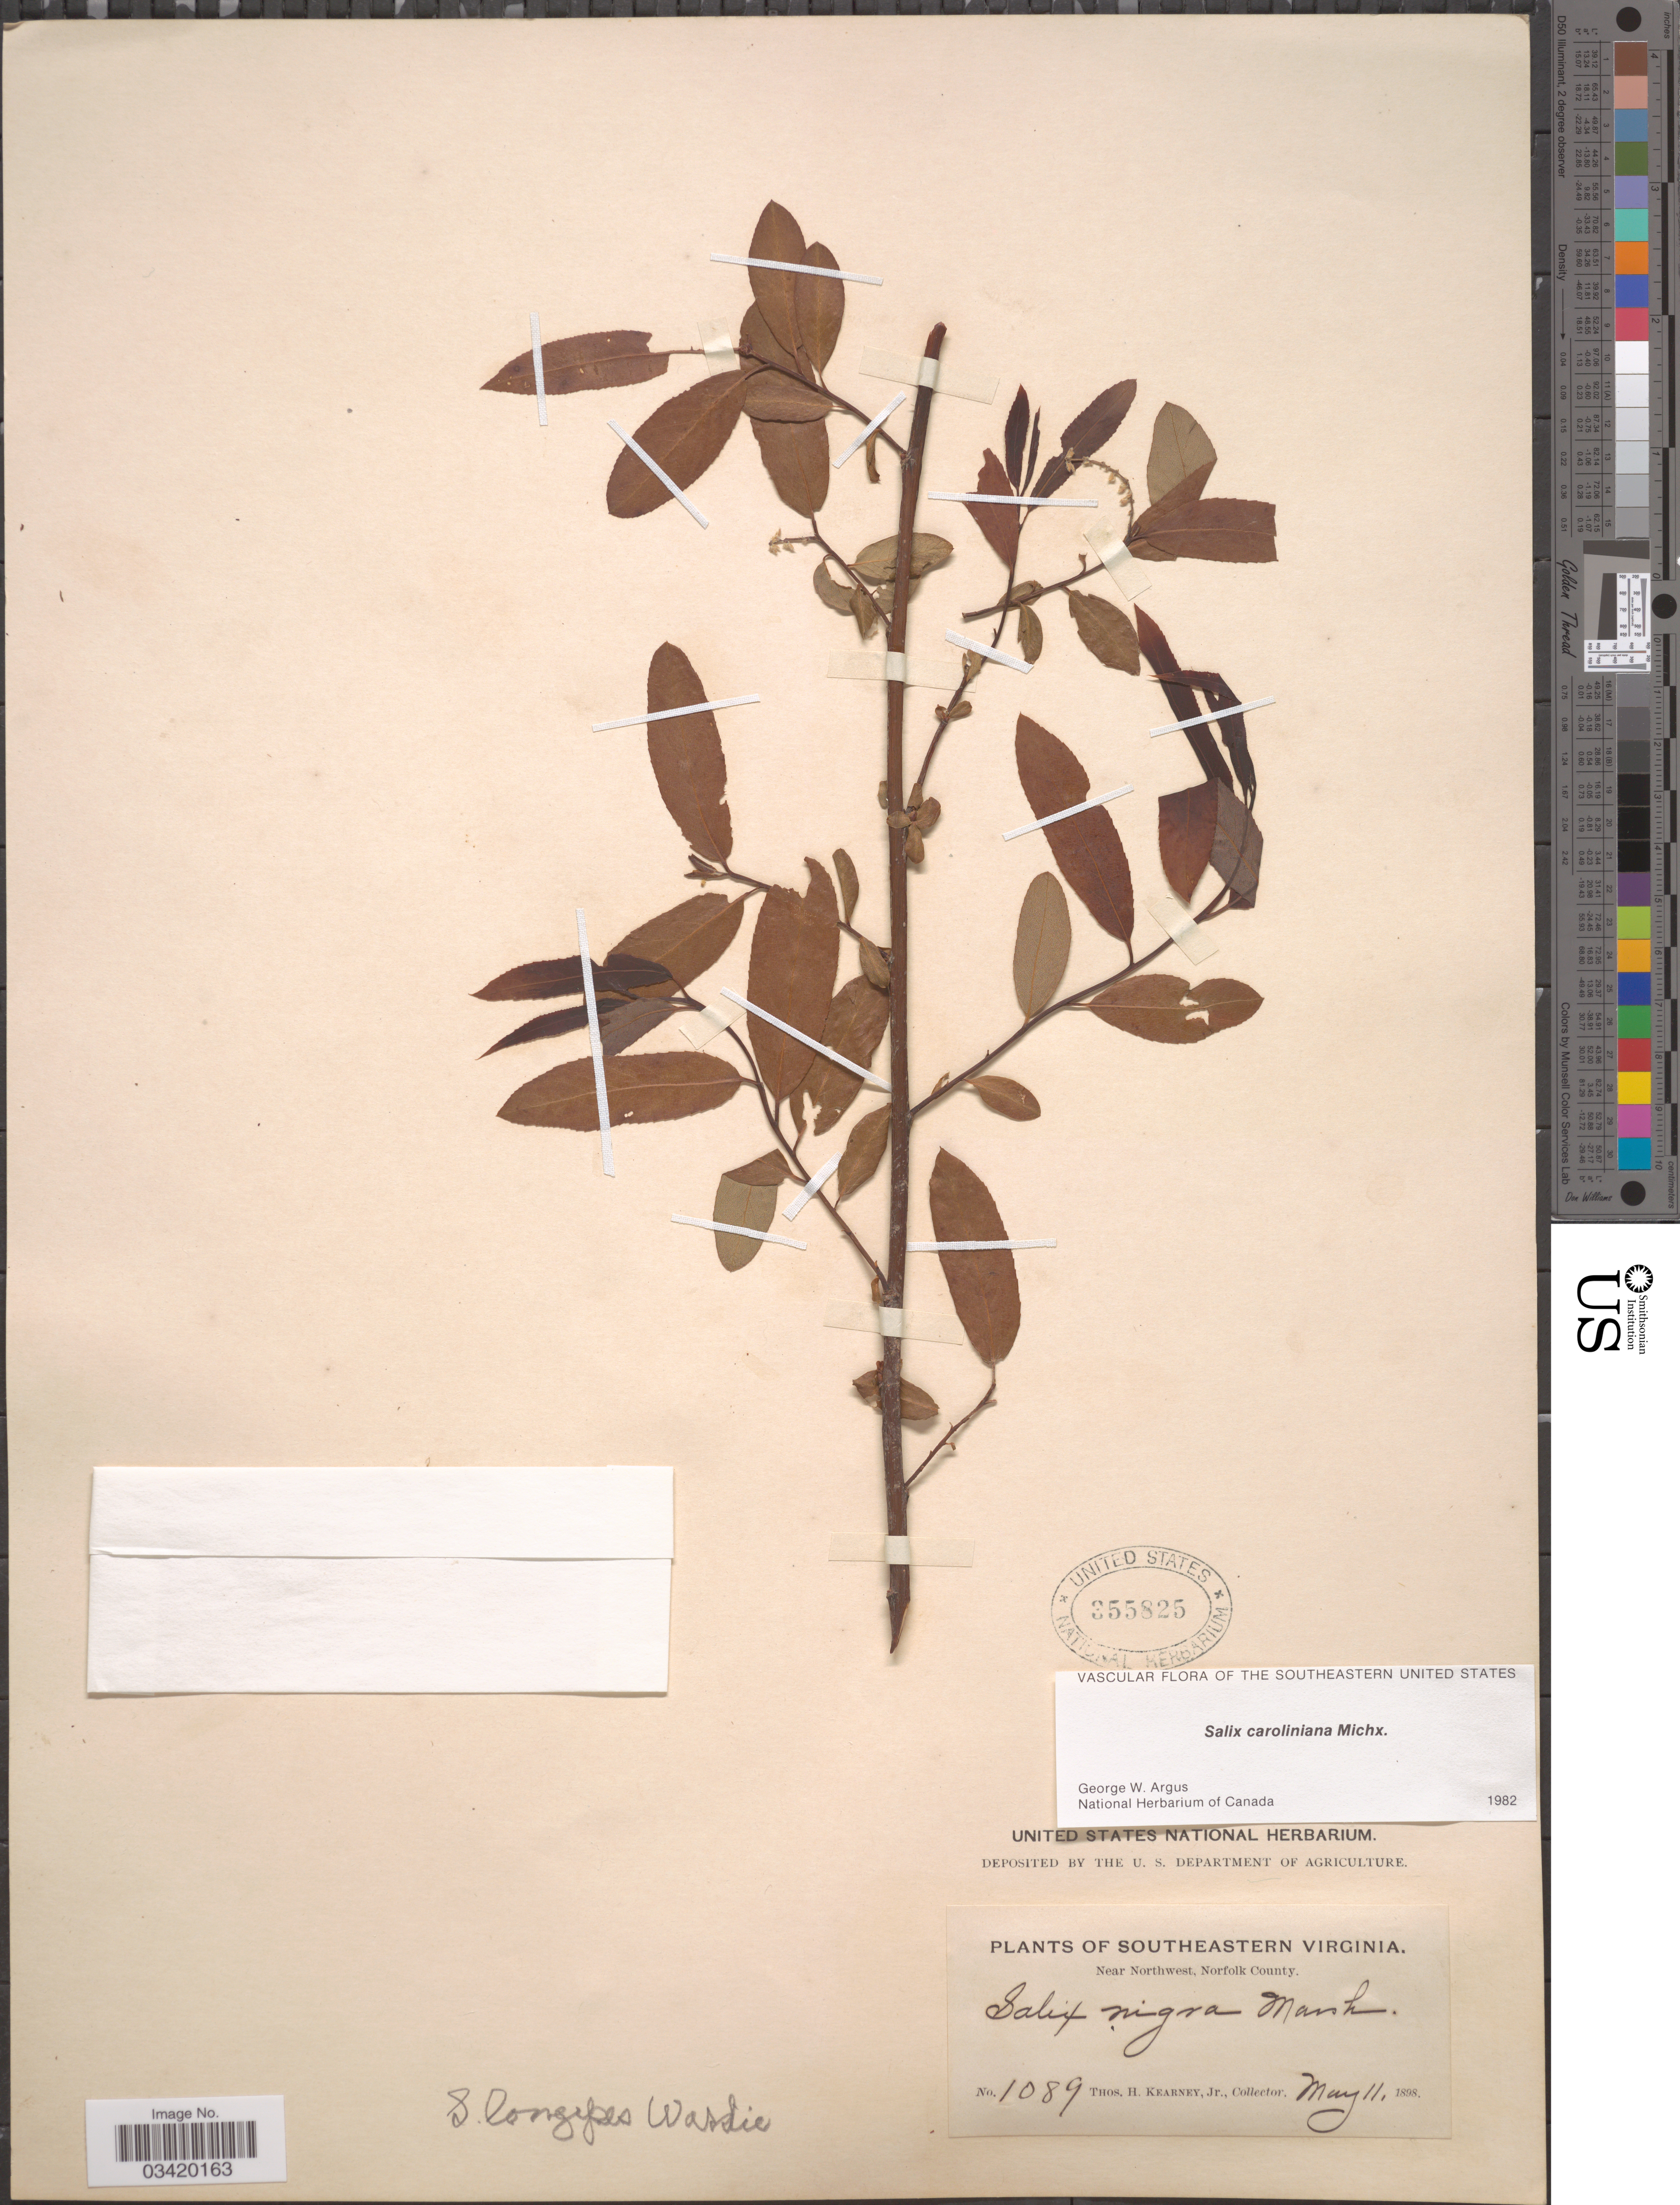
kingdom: Plantae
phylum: Tracheophyta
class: Magnoliopsida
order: Malpighiales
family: Salicaceae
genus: Salix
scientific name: Salix caroliniana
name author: Michx.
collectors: T. H. Kearney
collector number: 1089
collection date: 1898-05-11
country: United States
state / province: Virginia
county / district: City of Chesapeake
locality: Southeastern Virginia. Near Northwest, Norfolk County.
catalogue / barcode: US 355825